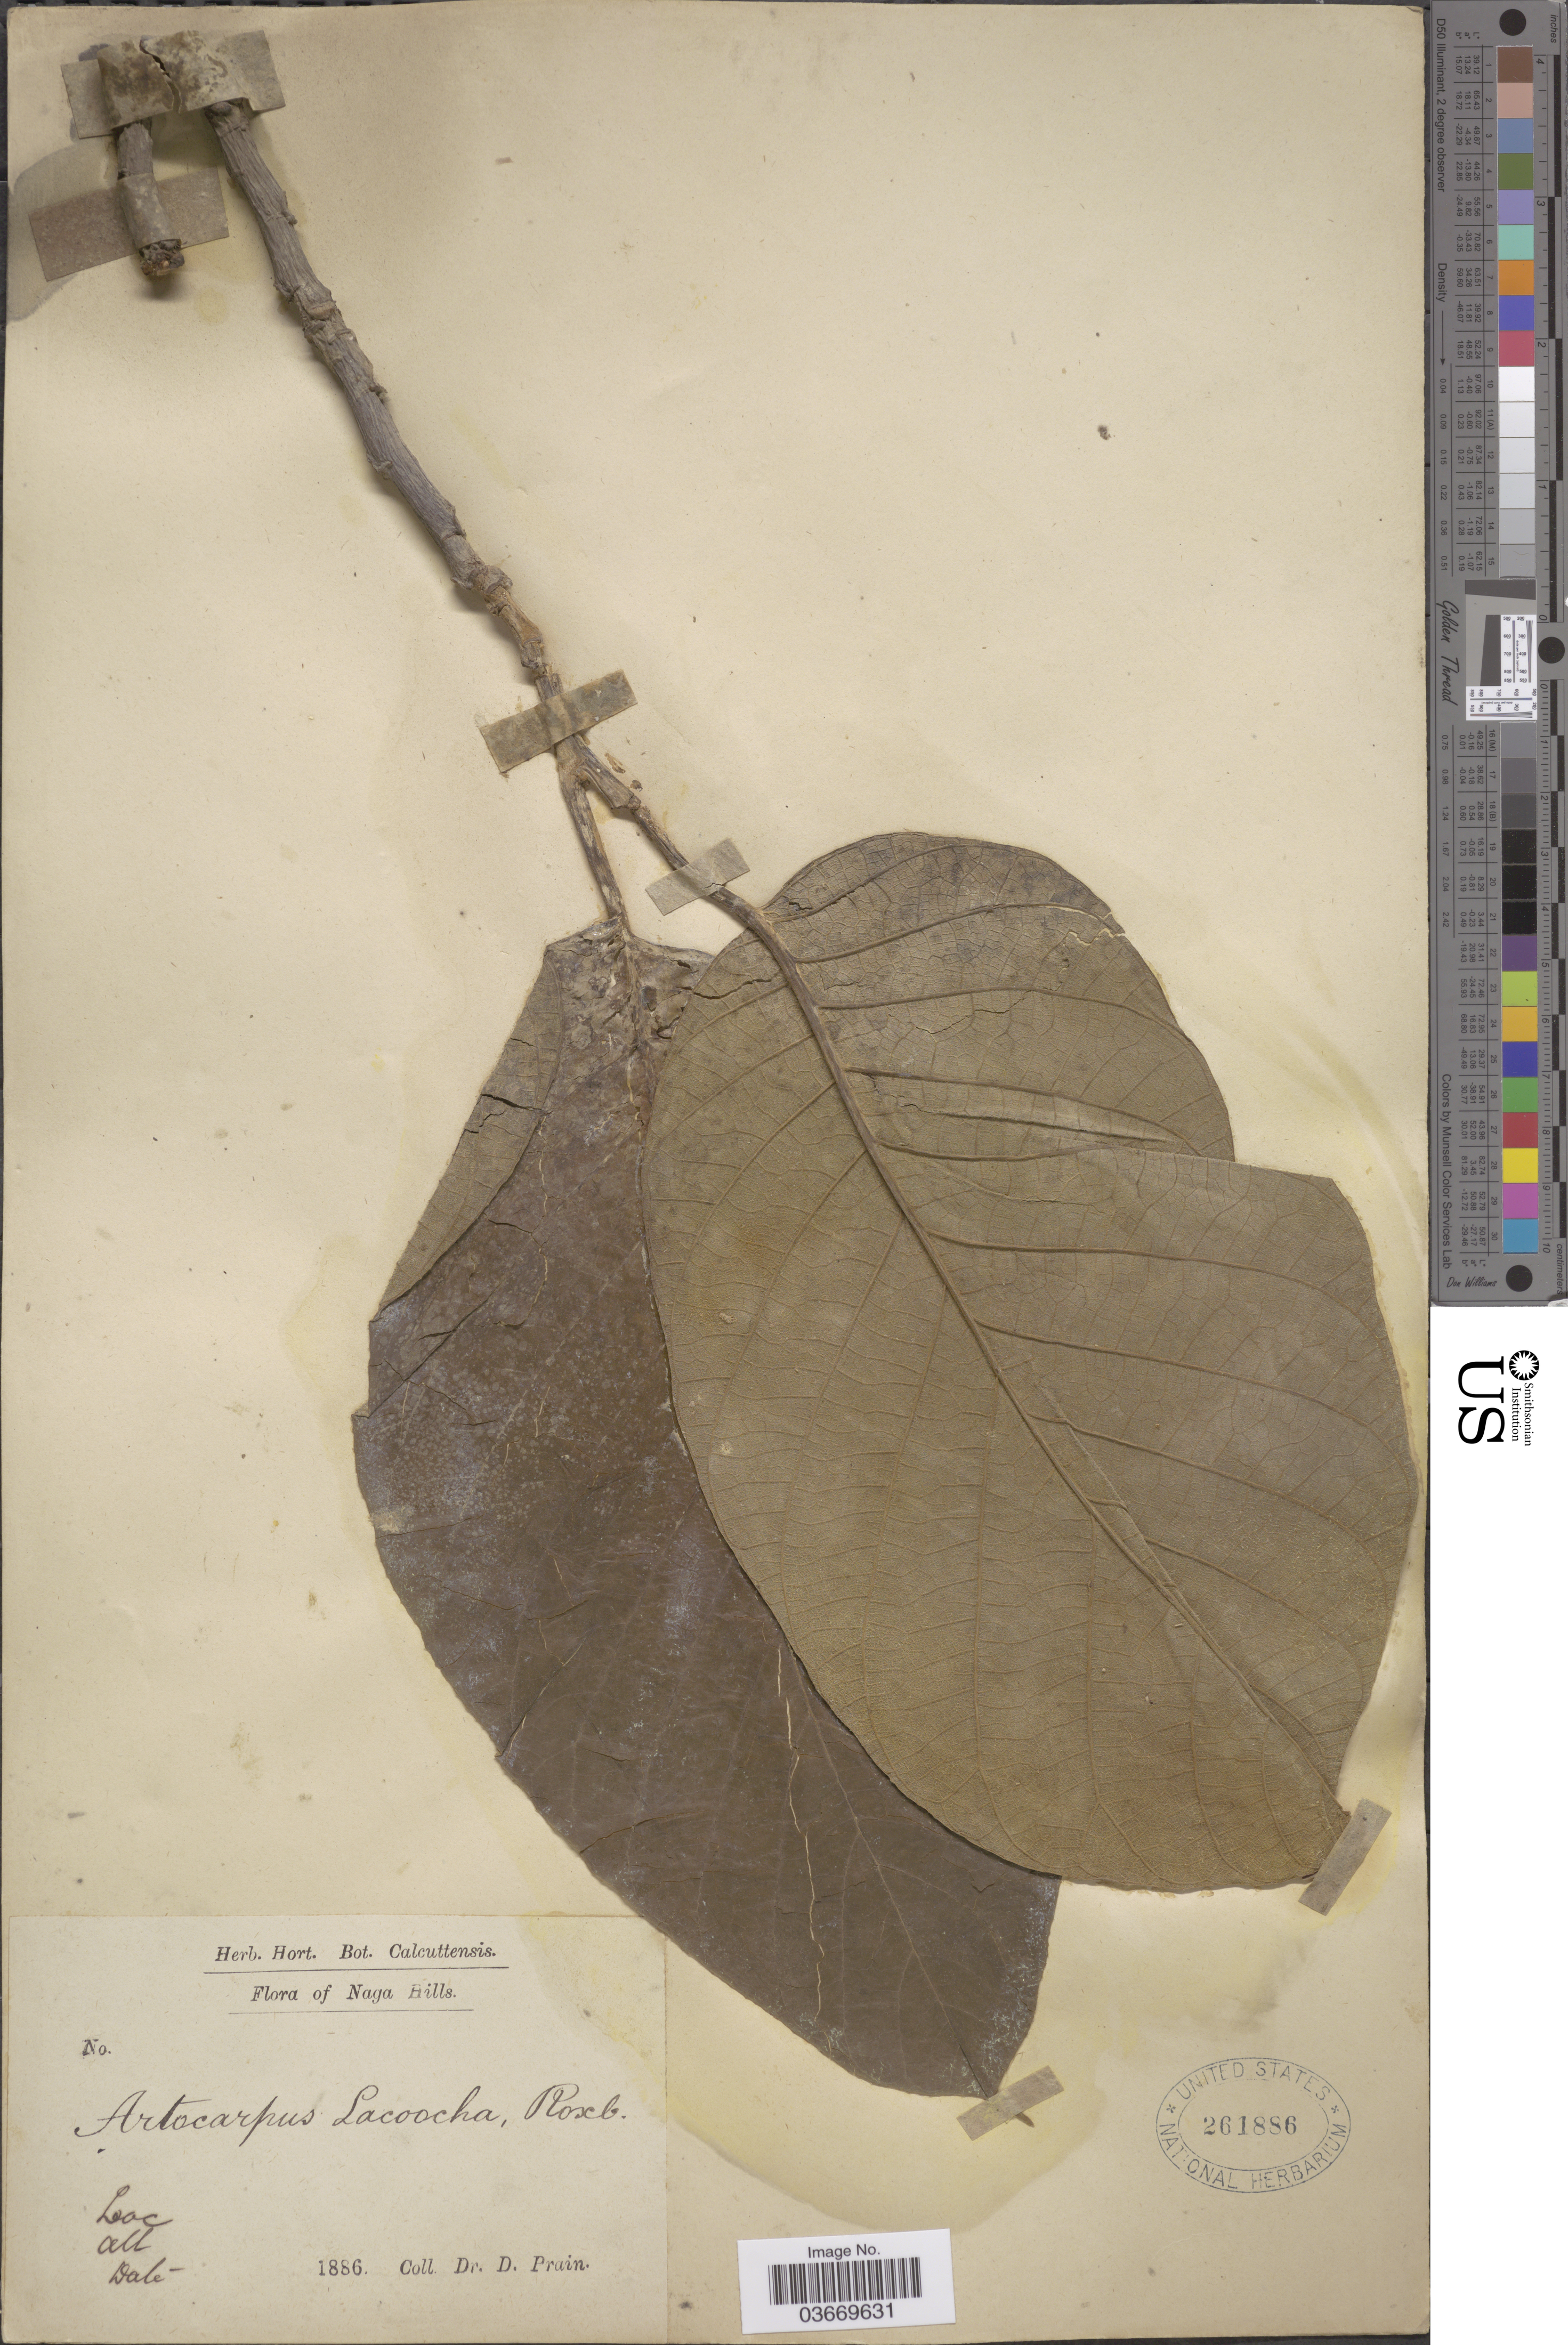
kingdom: Plantae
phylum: Tracheophyta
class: Magnoliopsida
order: Rosales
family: Moraceae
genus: Artocarpus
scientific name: Artocarpus lakoocha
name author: Wall. ex Roxb.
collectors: D. Prain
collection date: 1886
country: India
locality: Naga Hills.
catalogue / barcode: US 261886